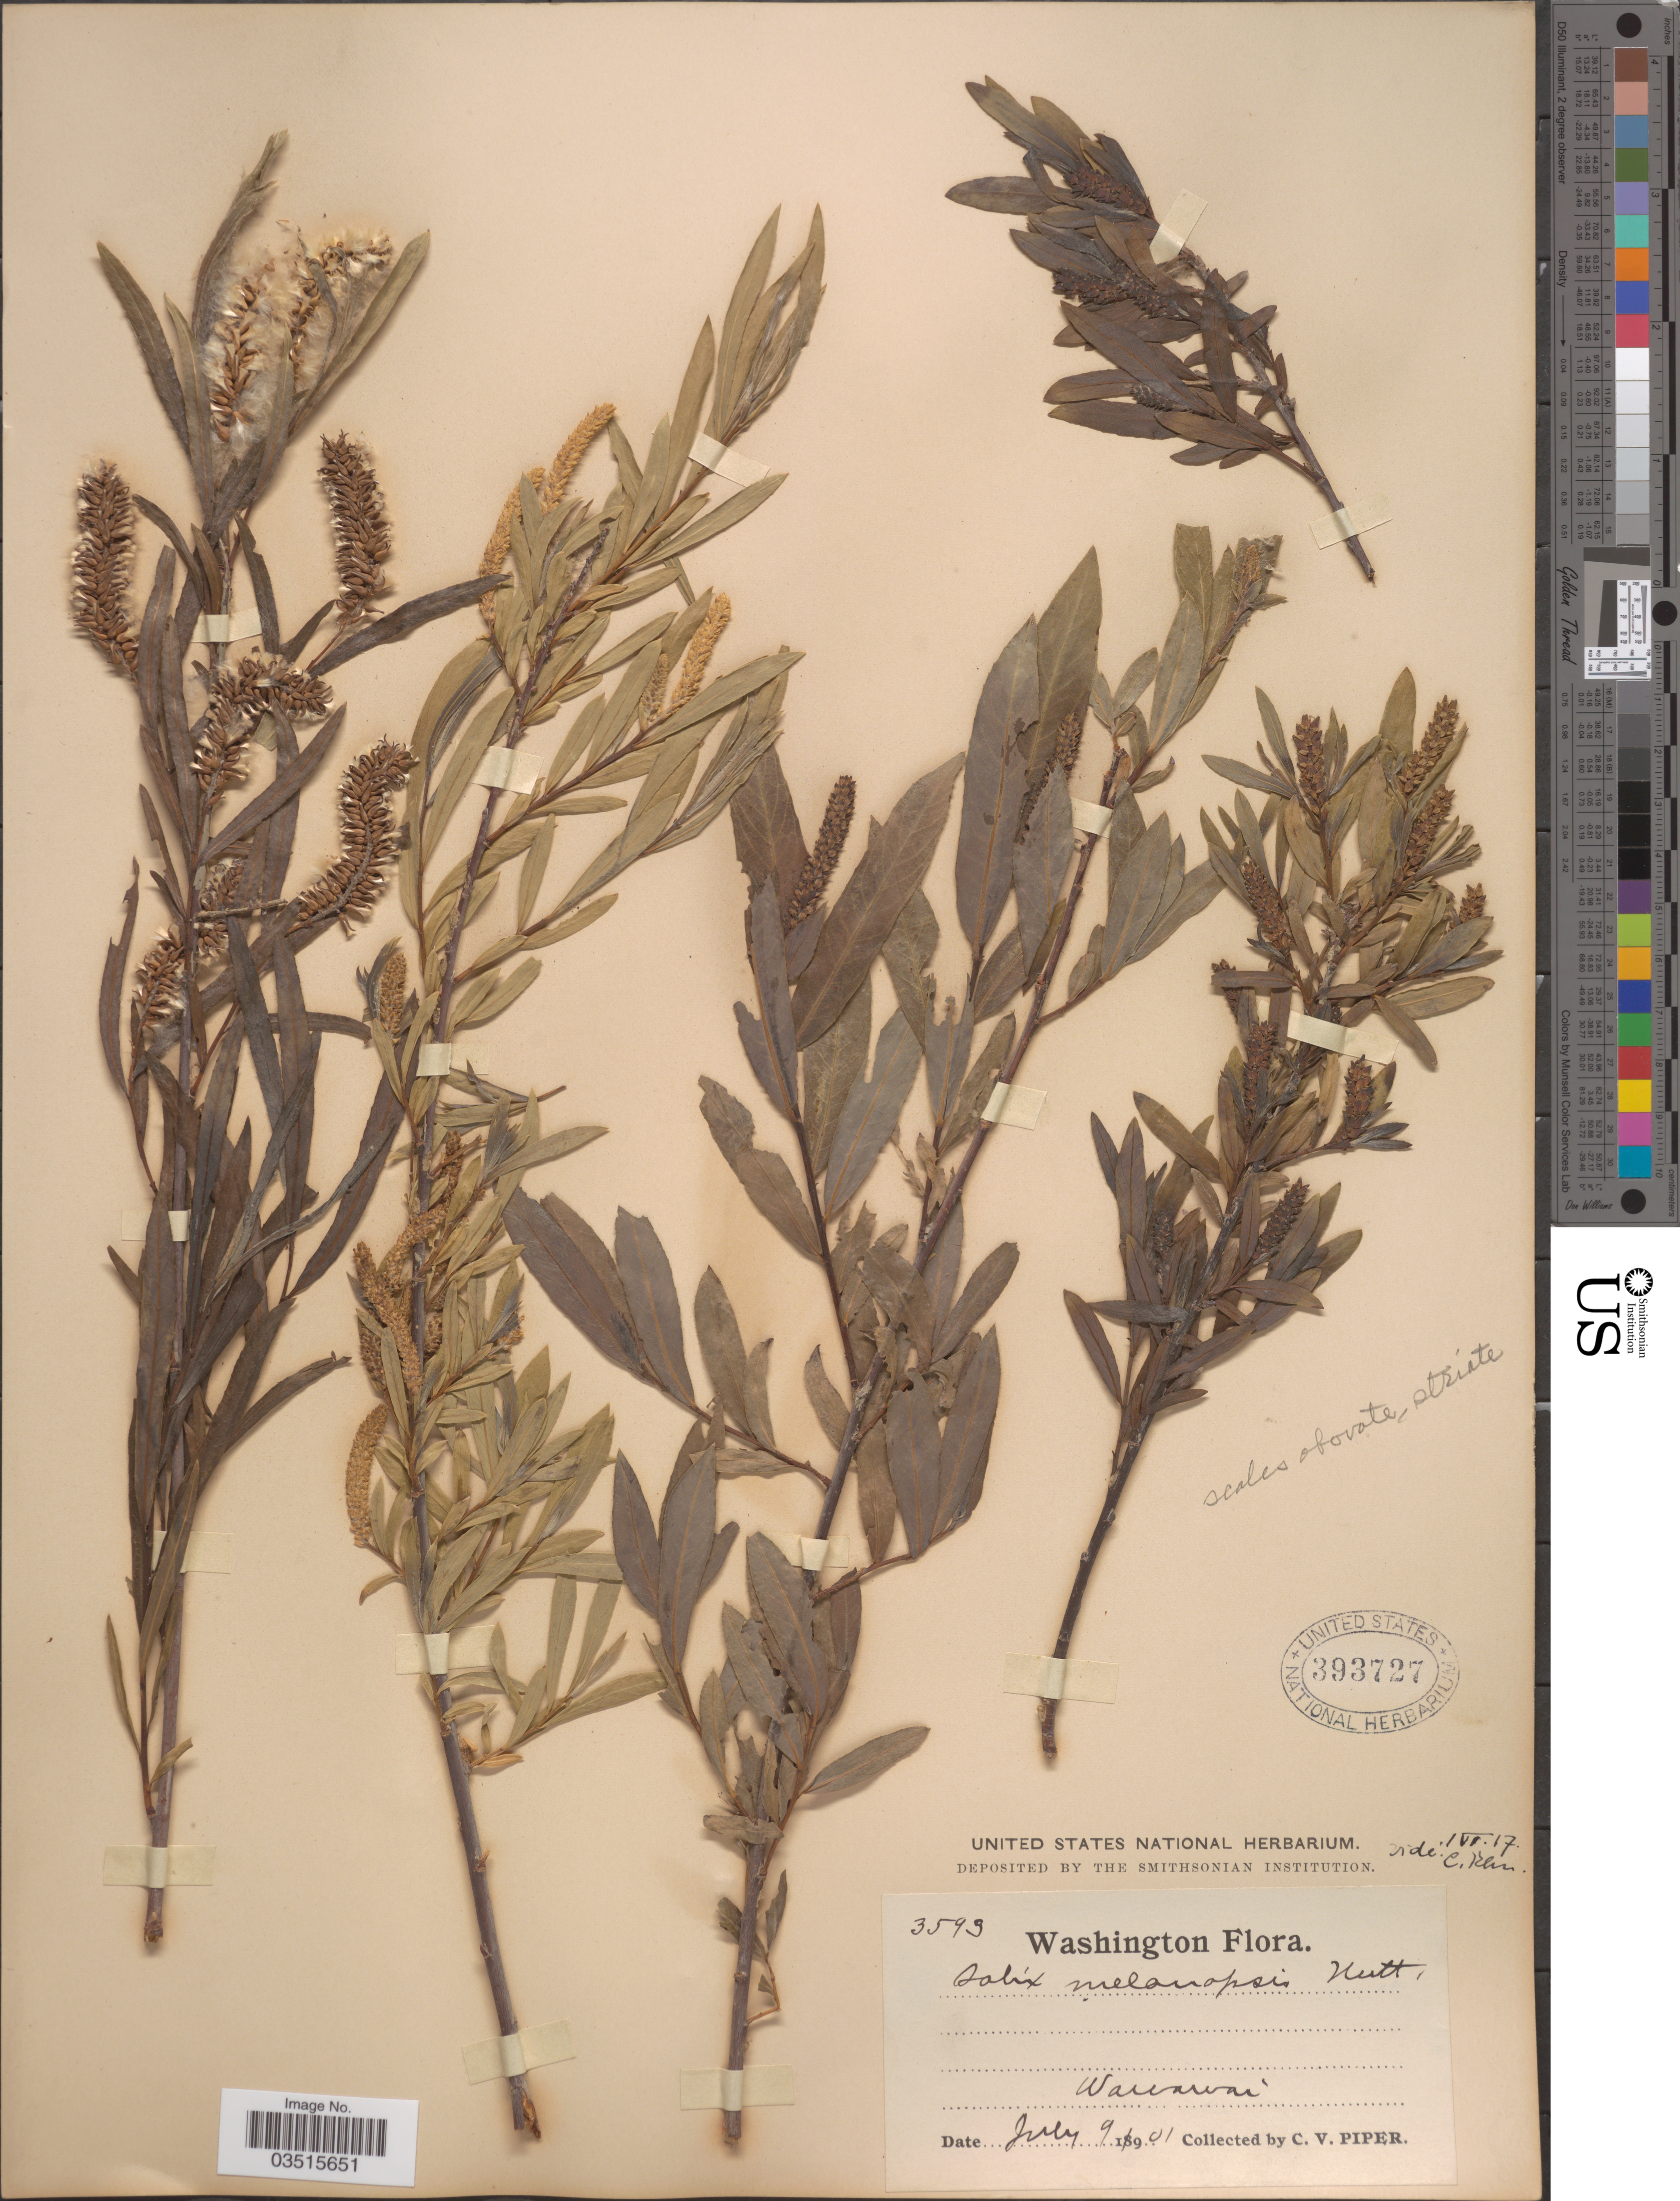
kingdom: Plantae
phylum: Tracheophyta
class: Magnoliopsida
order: Malpighiales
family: Salicaceae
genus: Salix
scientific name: Salix melanopsis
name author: Nutt.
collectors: C. V. Piper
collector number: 3593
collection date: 1901-07-09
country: United States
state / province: Washington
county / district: Whitman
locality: Wawawai.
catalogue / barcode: US 393727